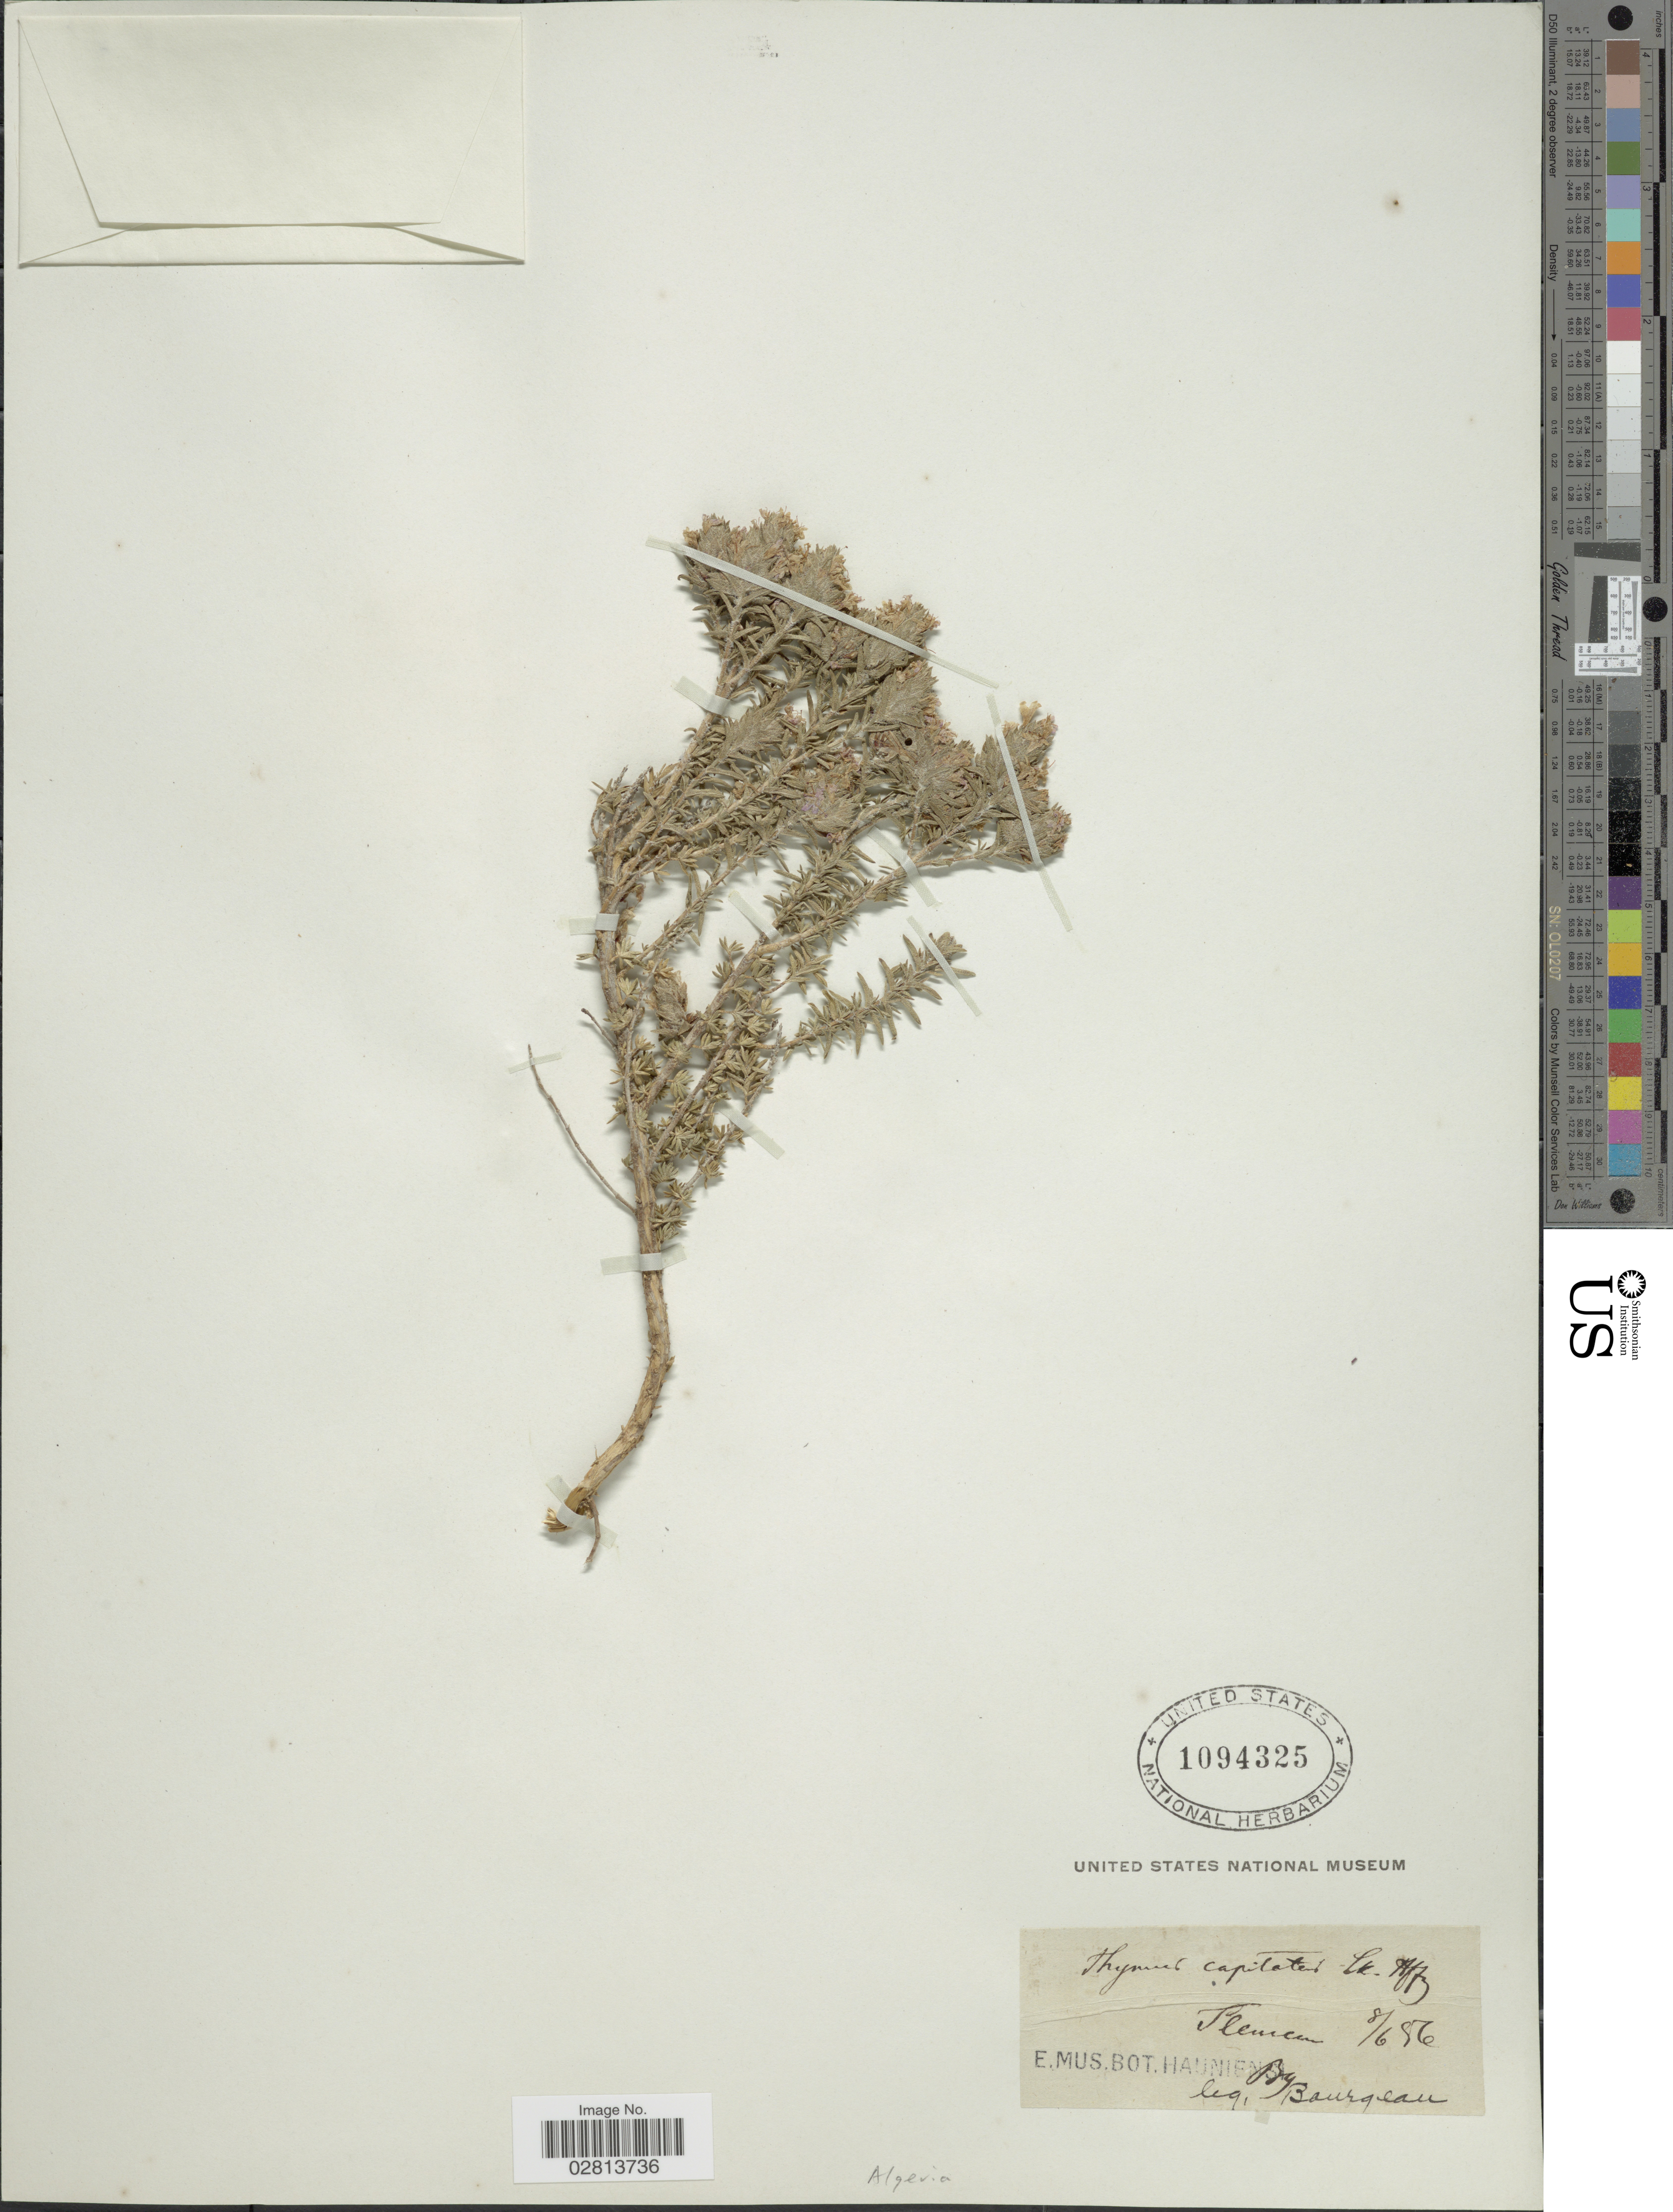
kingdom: Plantae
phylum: Tracheophyta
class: Magnoliopsida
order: Lamiales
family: Lamiaceae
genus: Thymus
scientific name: Thymus capitatus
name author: (L.) Hoffmanns. & Link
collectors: -. Bourgeau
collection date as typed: Transcribed d/m/y: 8/6/56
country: Algeria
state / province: Tlemcen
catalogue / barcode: US 1094325